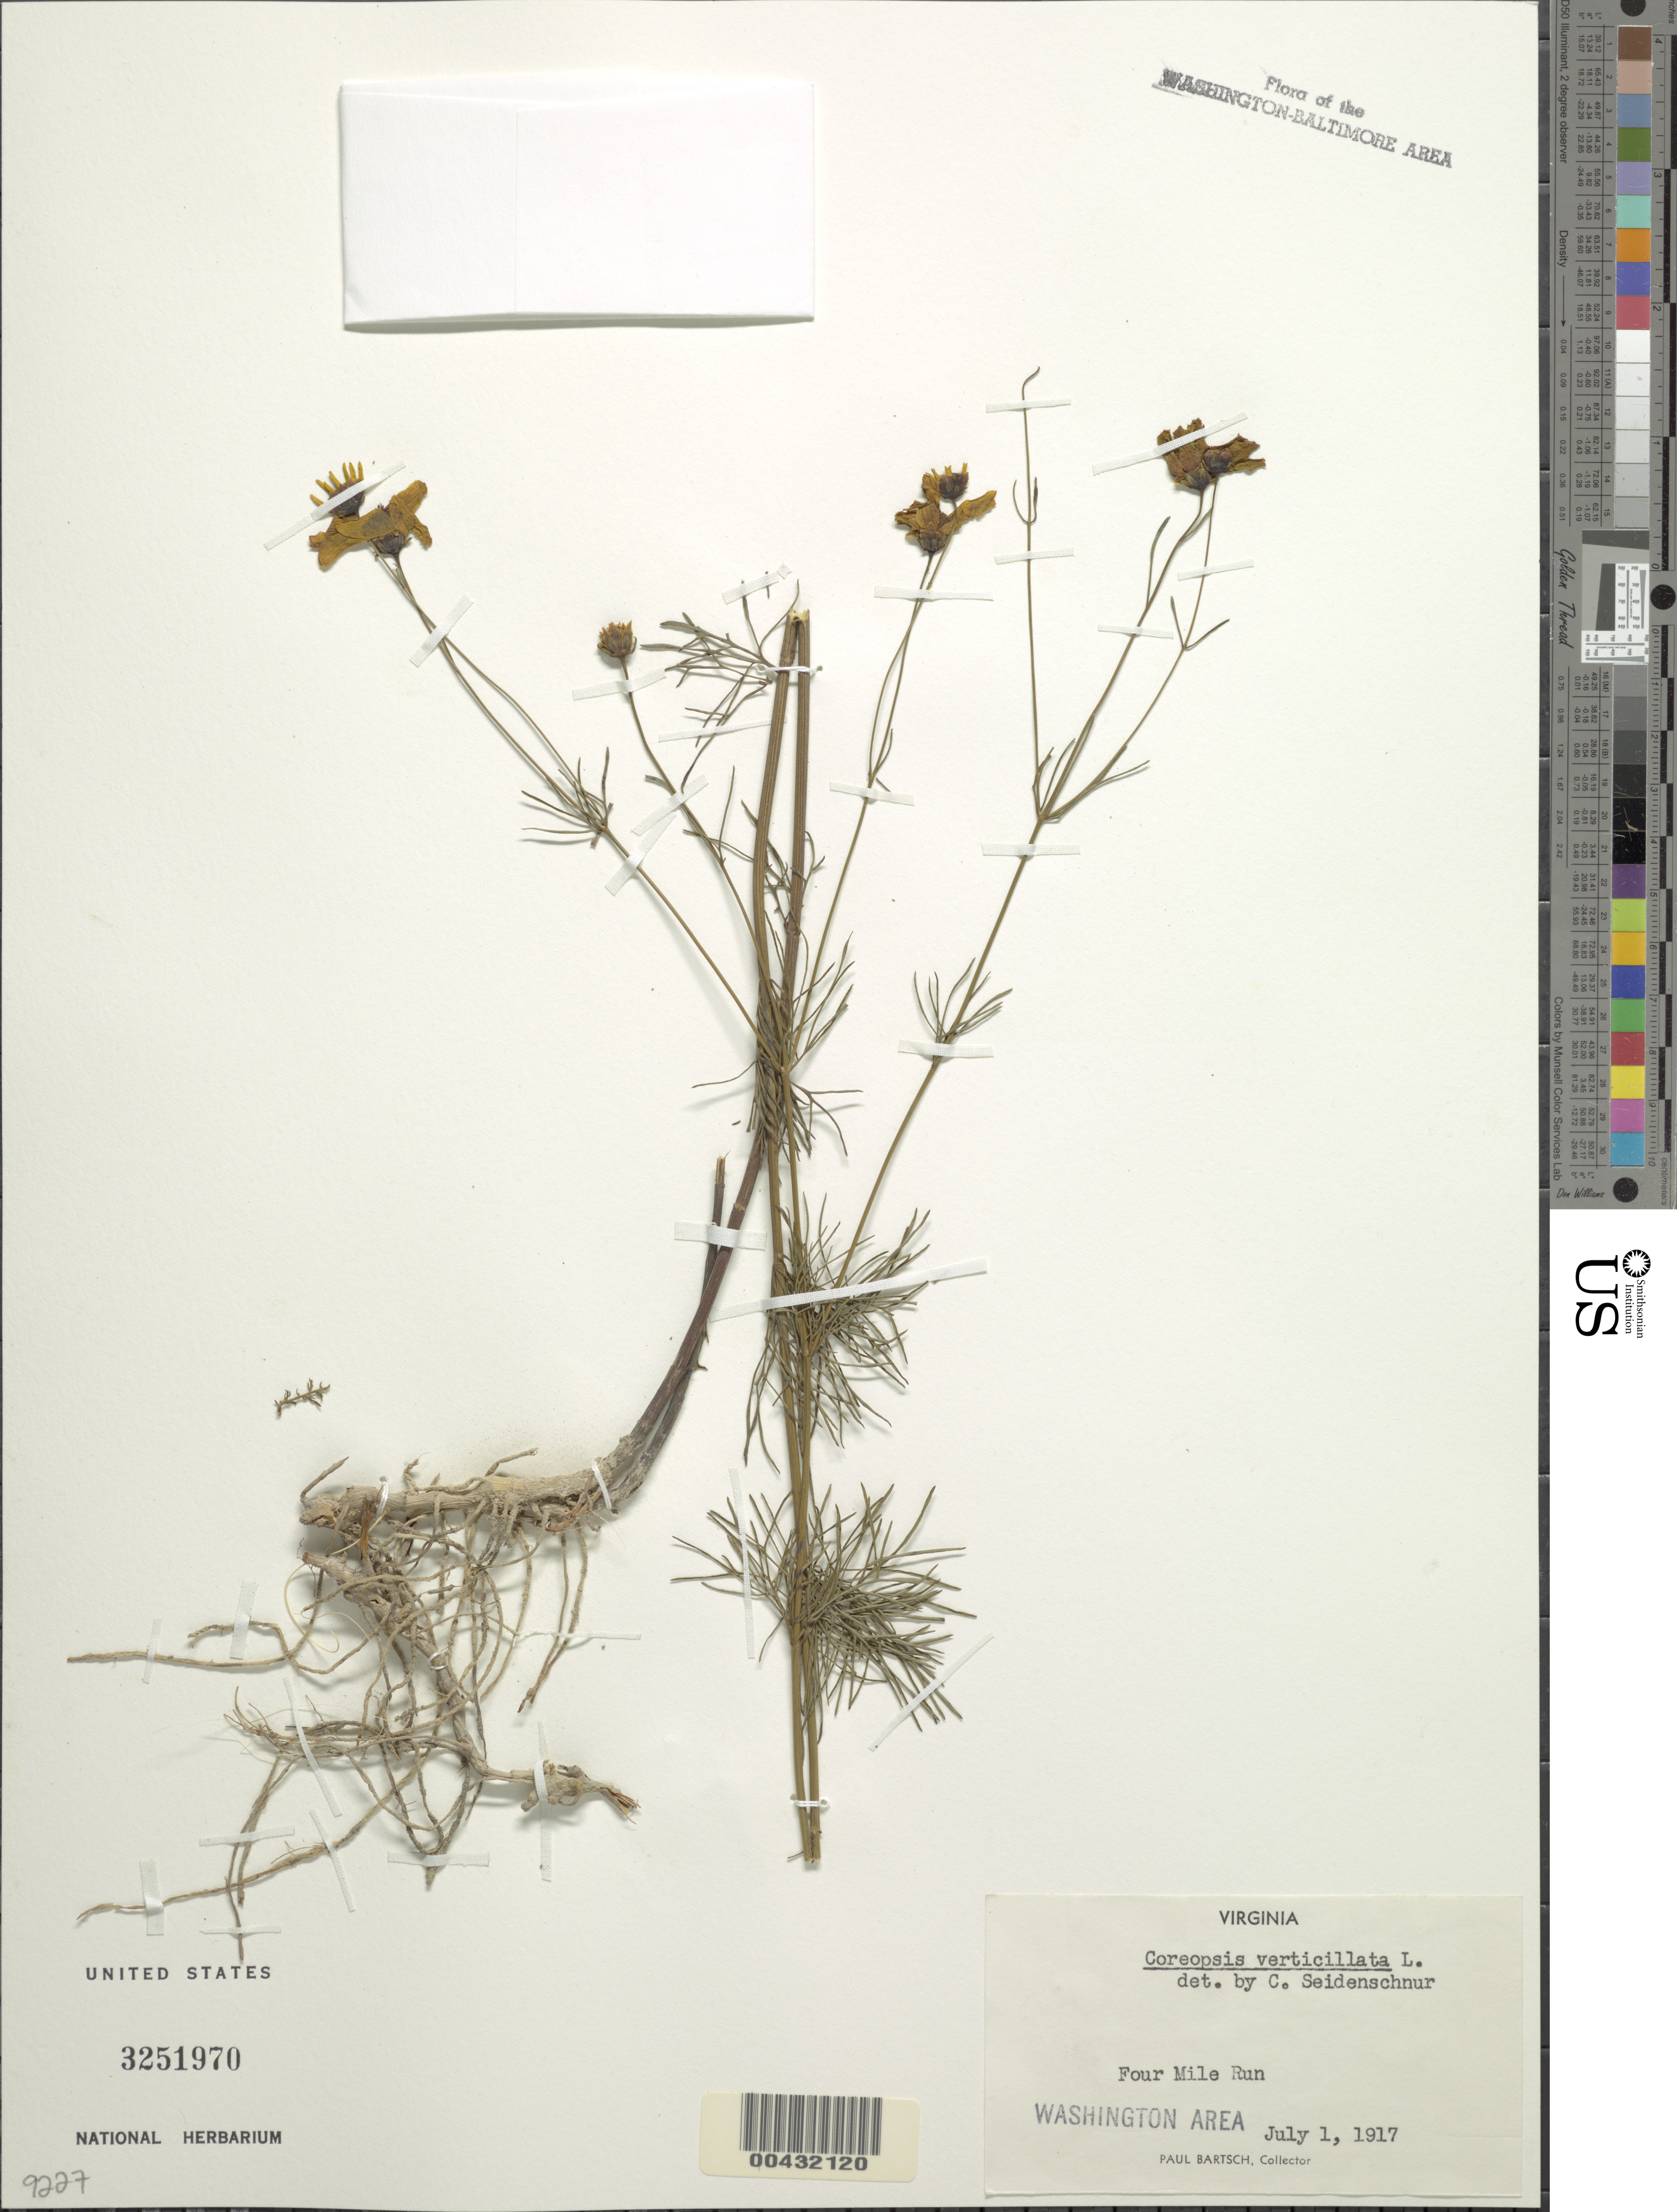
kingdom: Plantae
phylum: Tracheophyta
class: Magnoliopsida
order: Asterales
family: Asteraceae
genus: Coreopsis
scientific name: Coreopsis verticillata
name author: L.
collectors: P. Bartsch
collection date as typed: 01 Jul 1917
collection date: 1917-07-01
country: United States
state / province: Virginia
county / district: Arlington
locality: Four Mile Run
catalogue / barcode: US 3254970